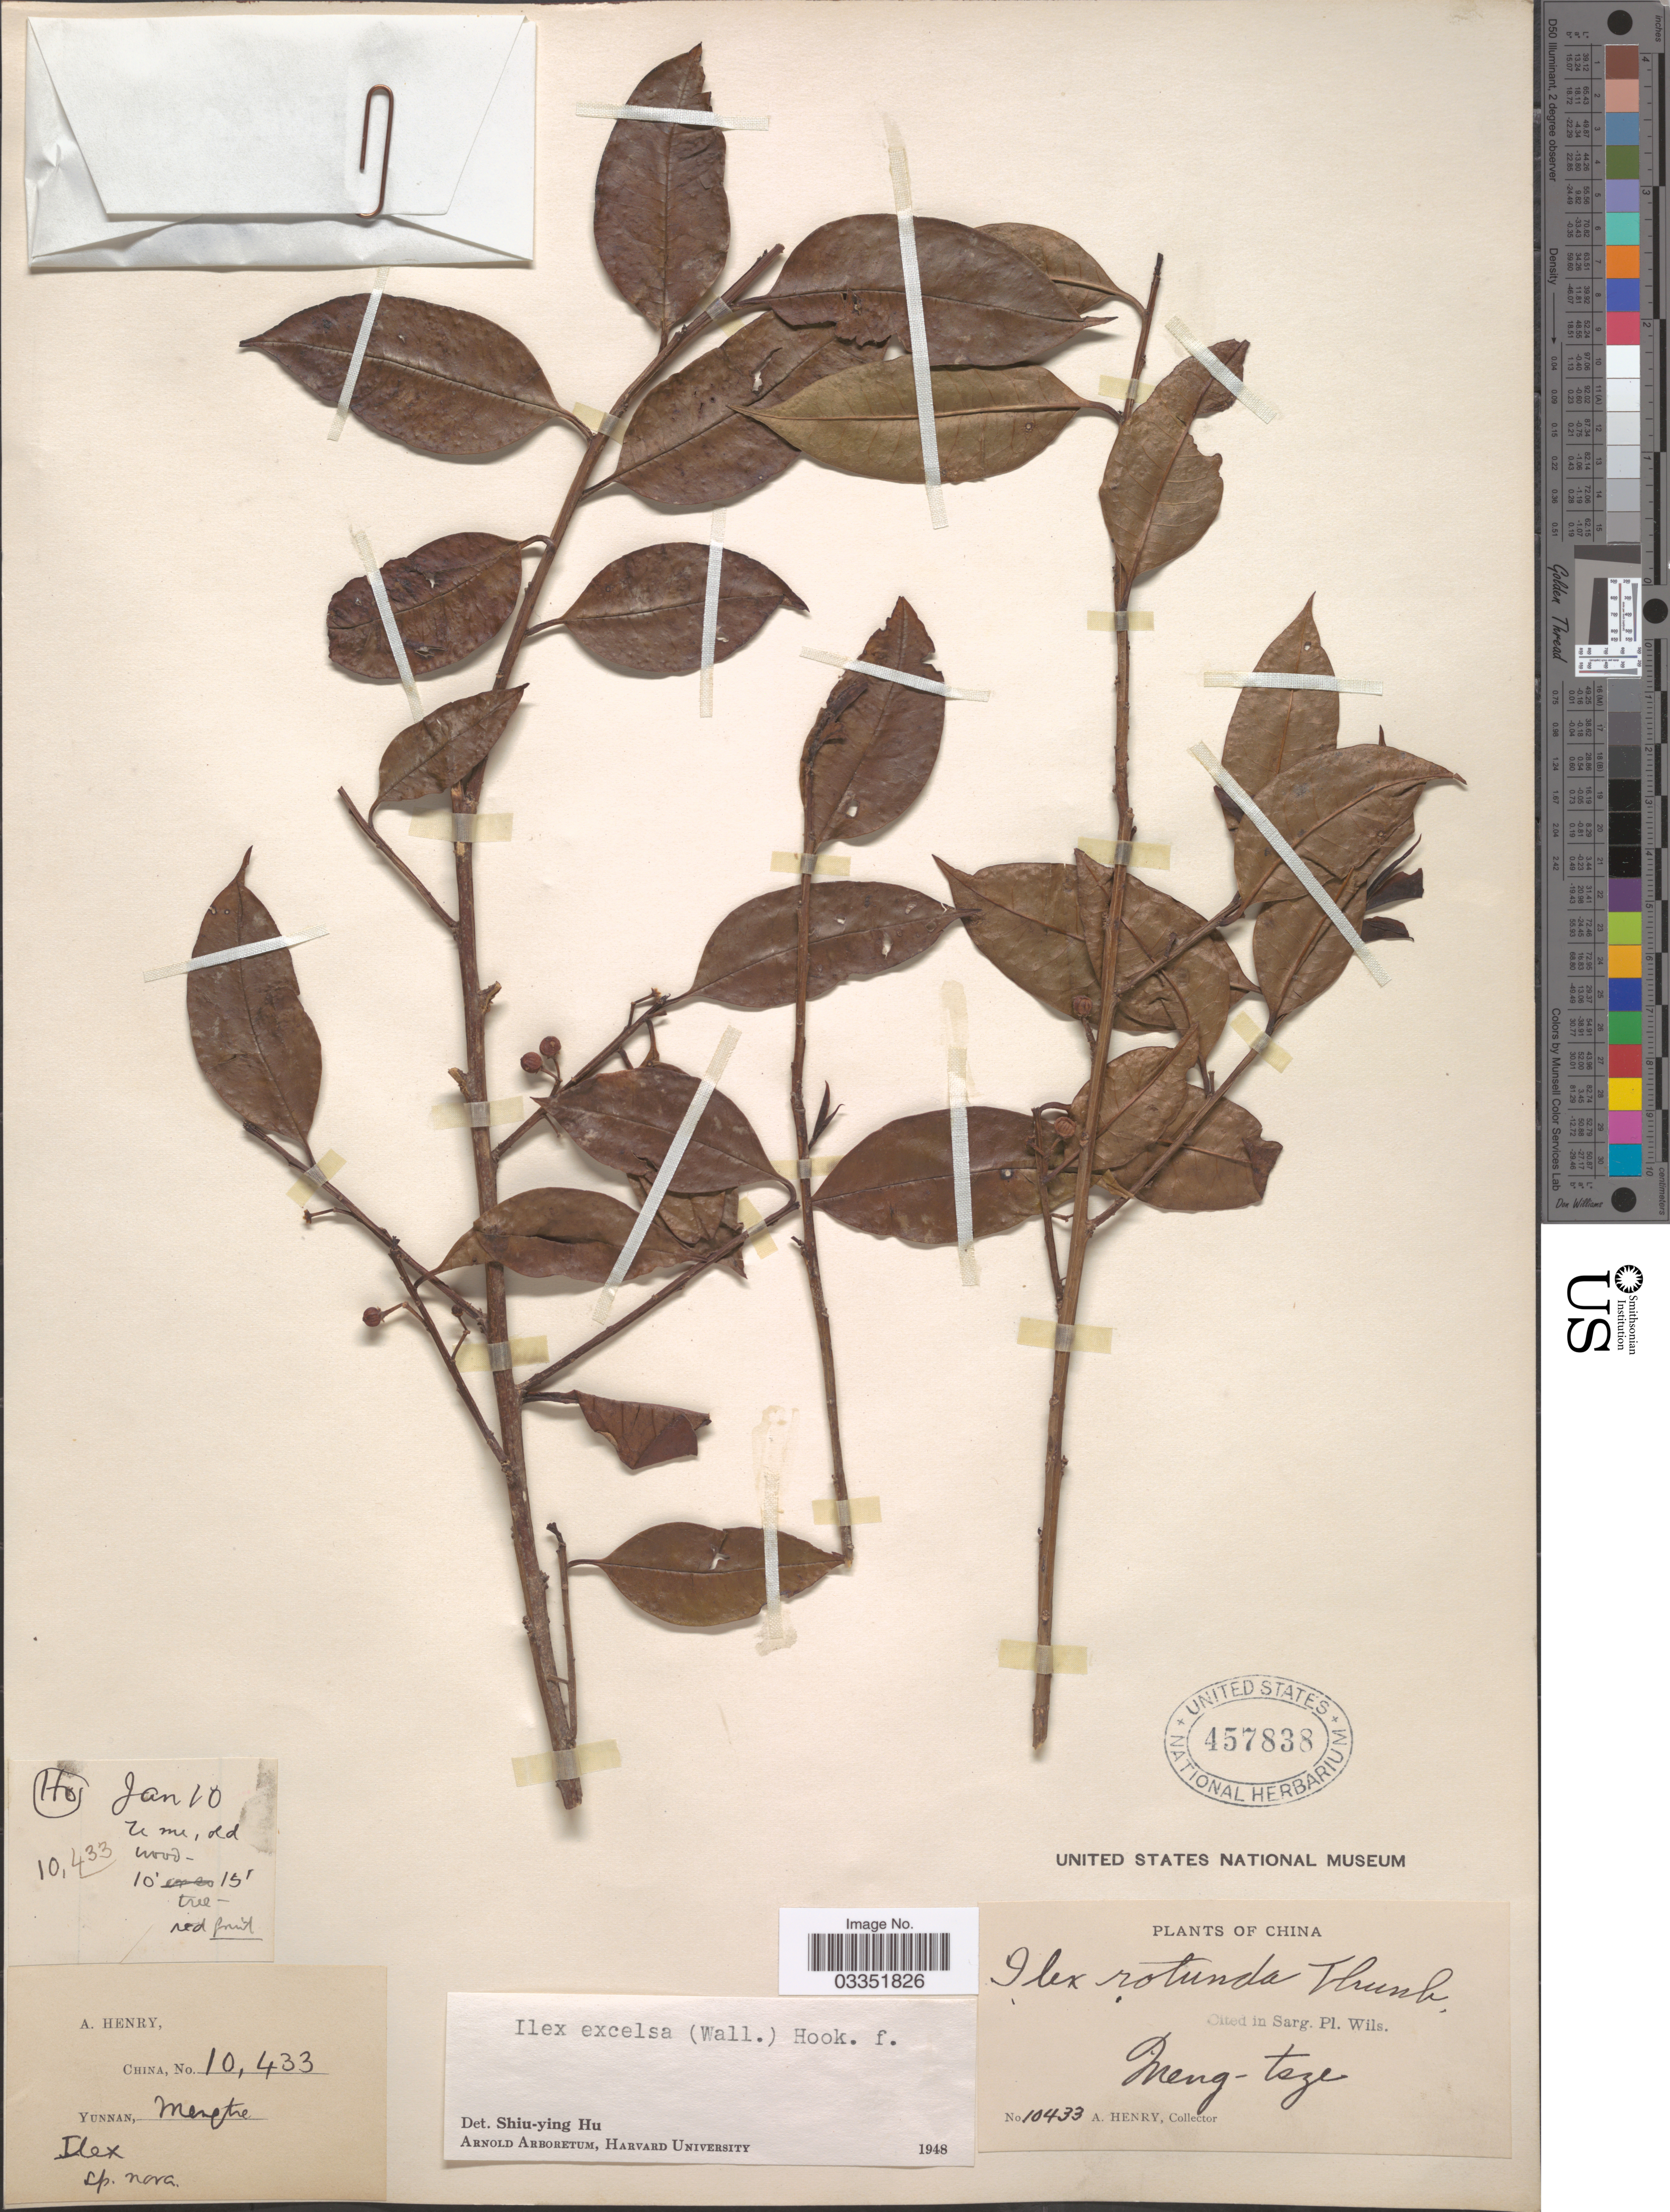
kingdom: Plantae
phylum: Tracheophyta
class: Magnoliopsida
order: Aquifoliales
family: Aquifoliaceae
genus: Ilex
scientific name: Ilex excelsa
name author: (Wall.) Voigt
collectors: A. Henry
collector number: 10433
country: China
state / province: Yunnan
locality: Meng-tsze.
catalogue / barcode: US 457838